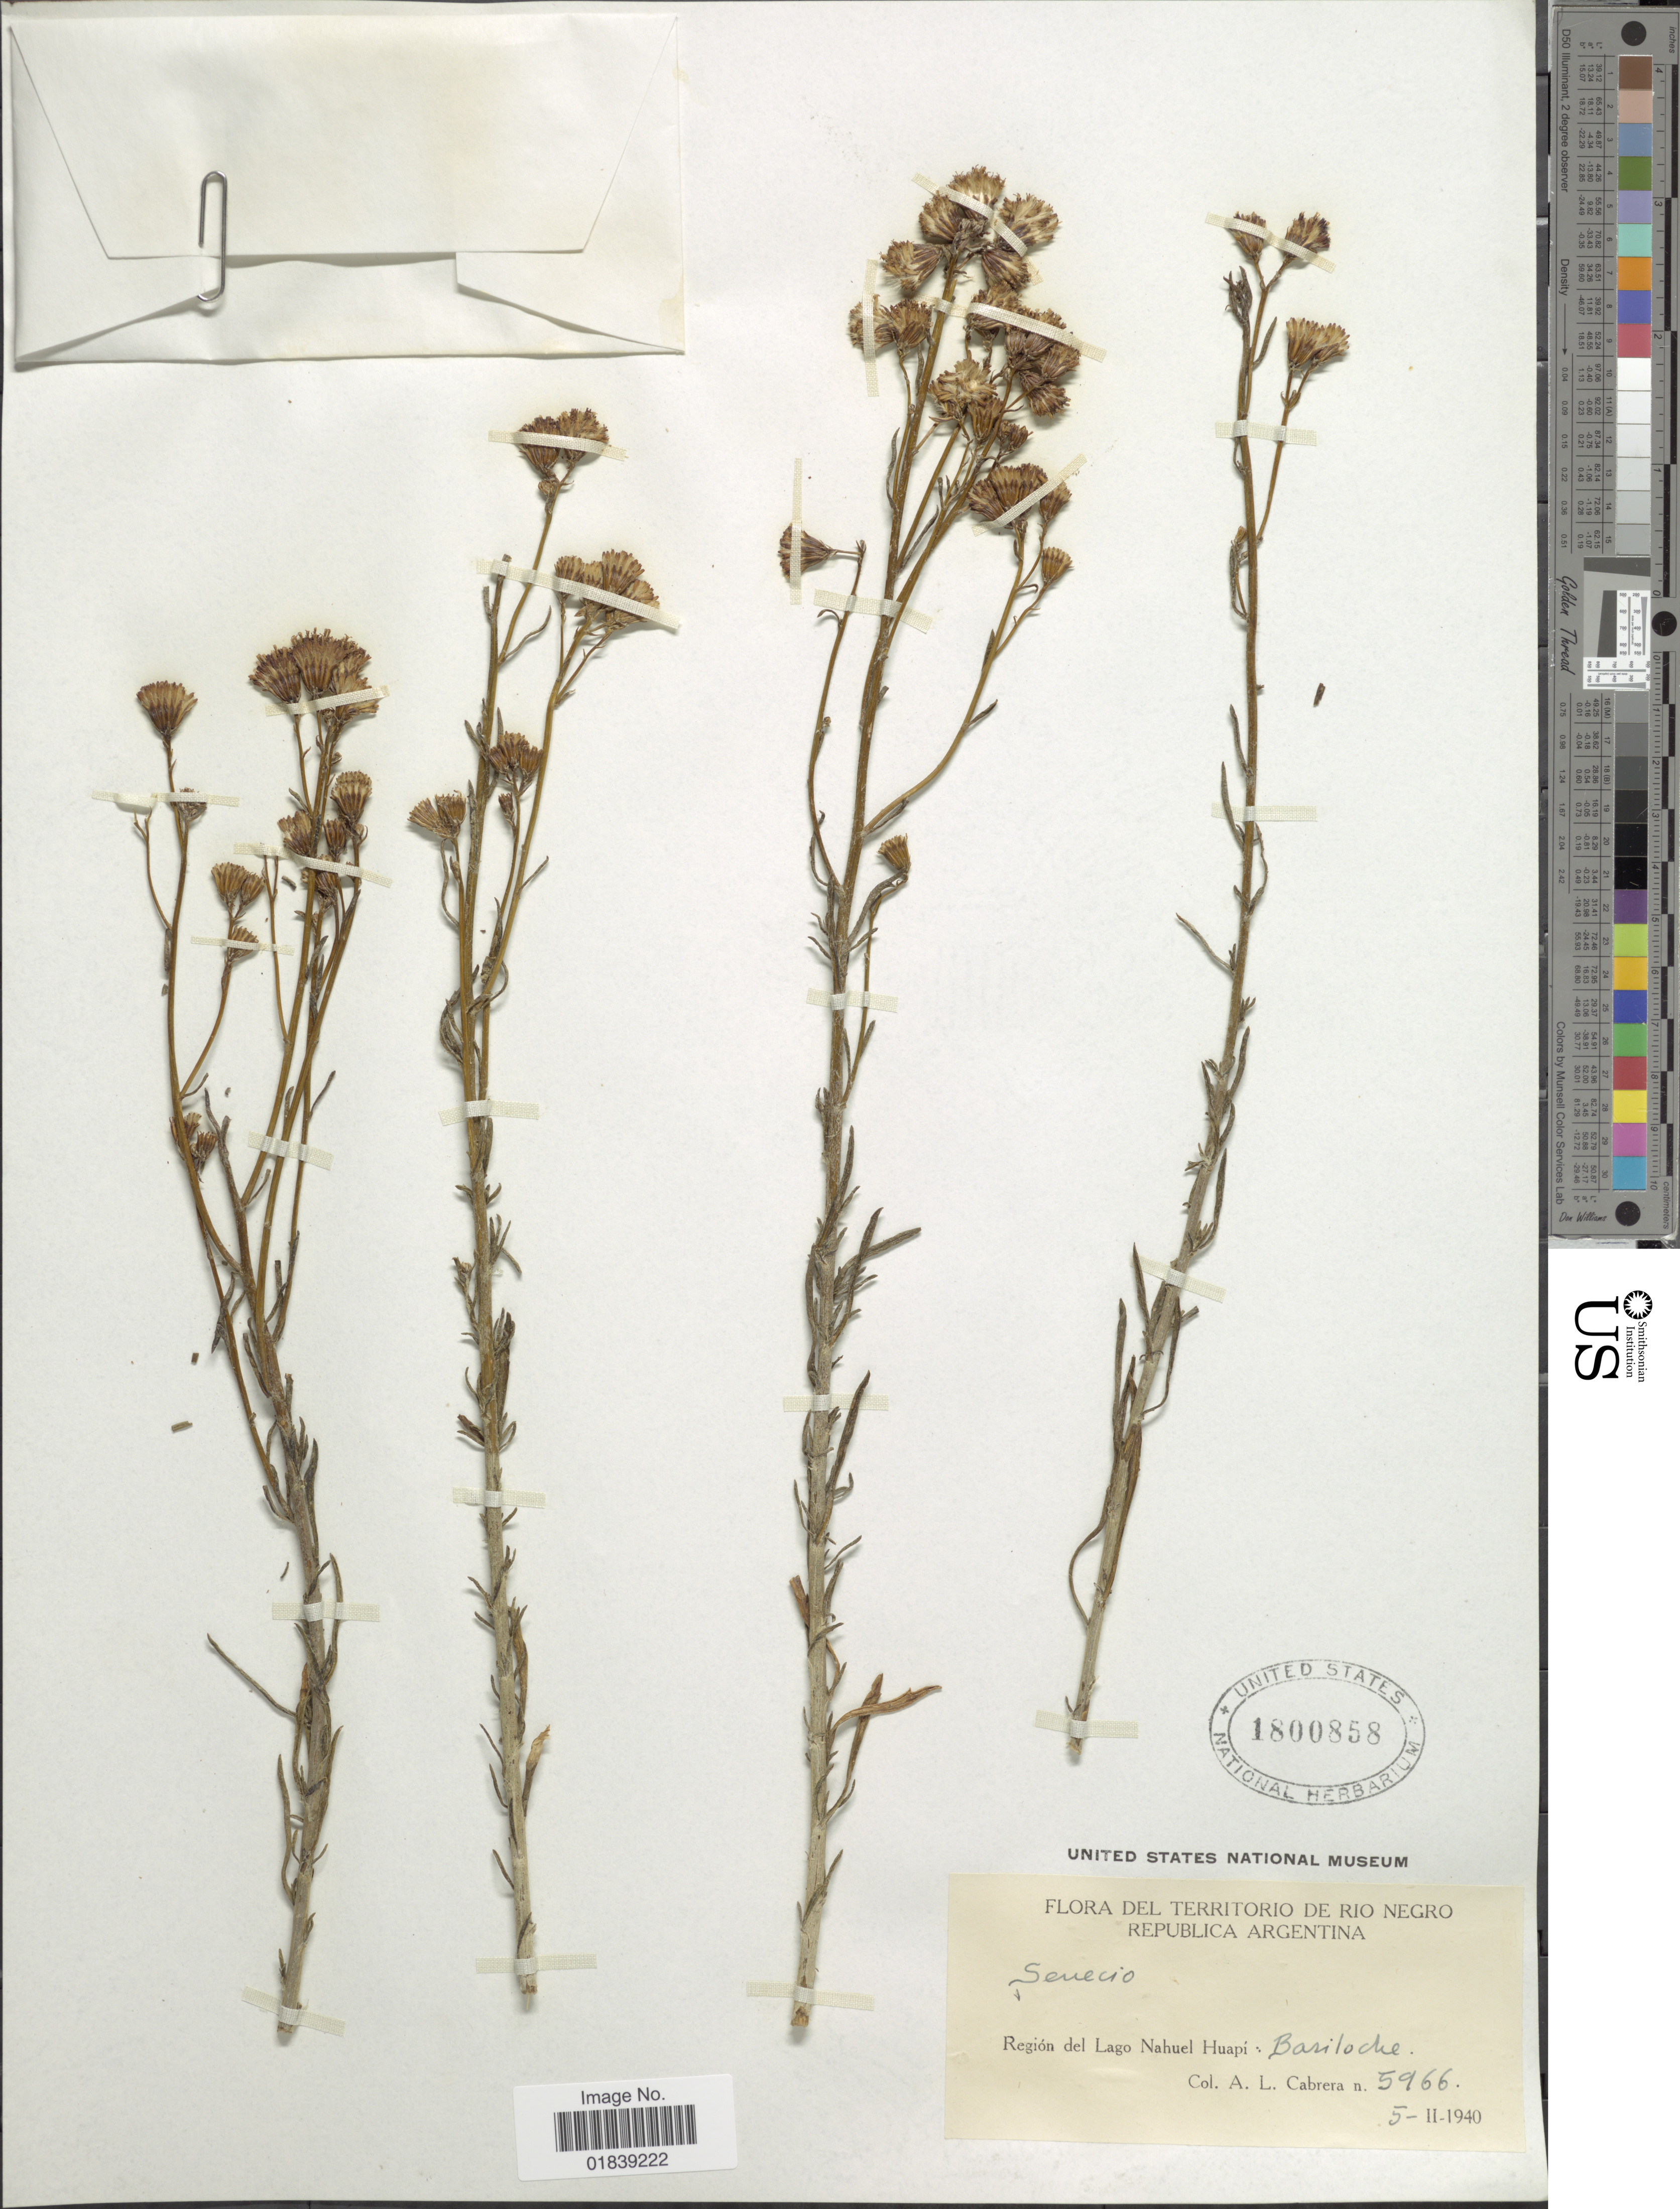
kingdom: Plantae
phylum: Tracheophyta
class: Magnoliopsida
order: Asterales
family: Asteraceae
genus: Senecio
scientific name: Senecio coxii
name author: Phil.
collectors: A. L. Cabrera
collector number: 5966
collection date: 1940-02-05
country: Argentina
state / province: Rio Negro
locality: Republica Argentina, Region del Lago Nahuel Huapi, Bariloche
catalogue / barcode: US 1800858